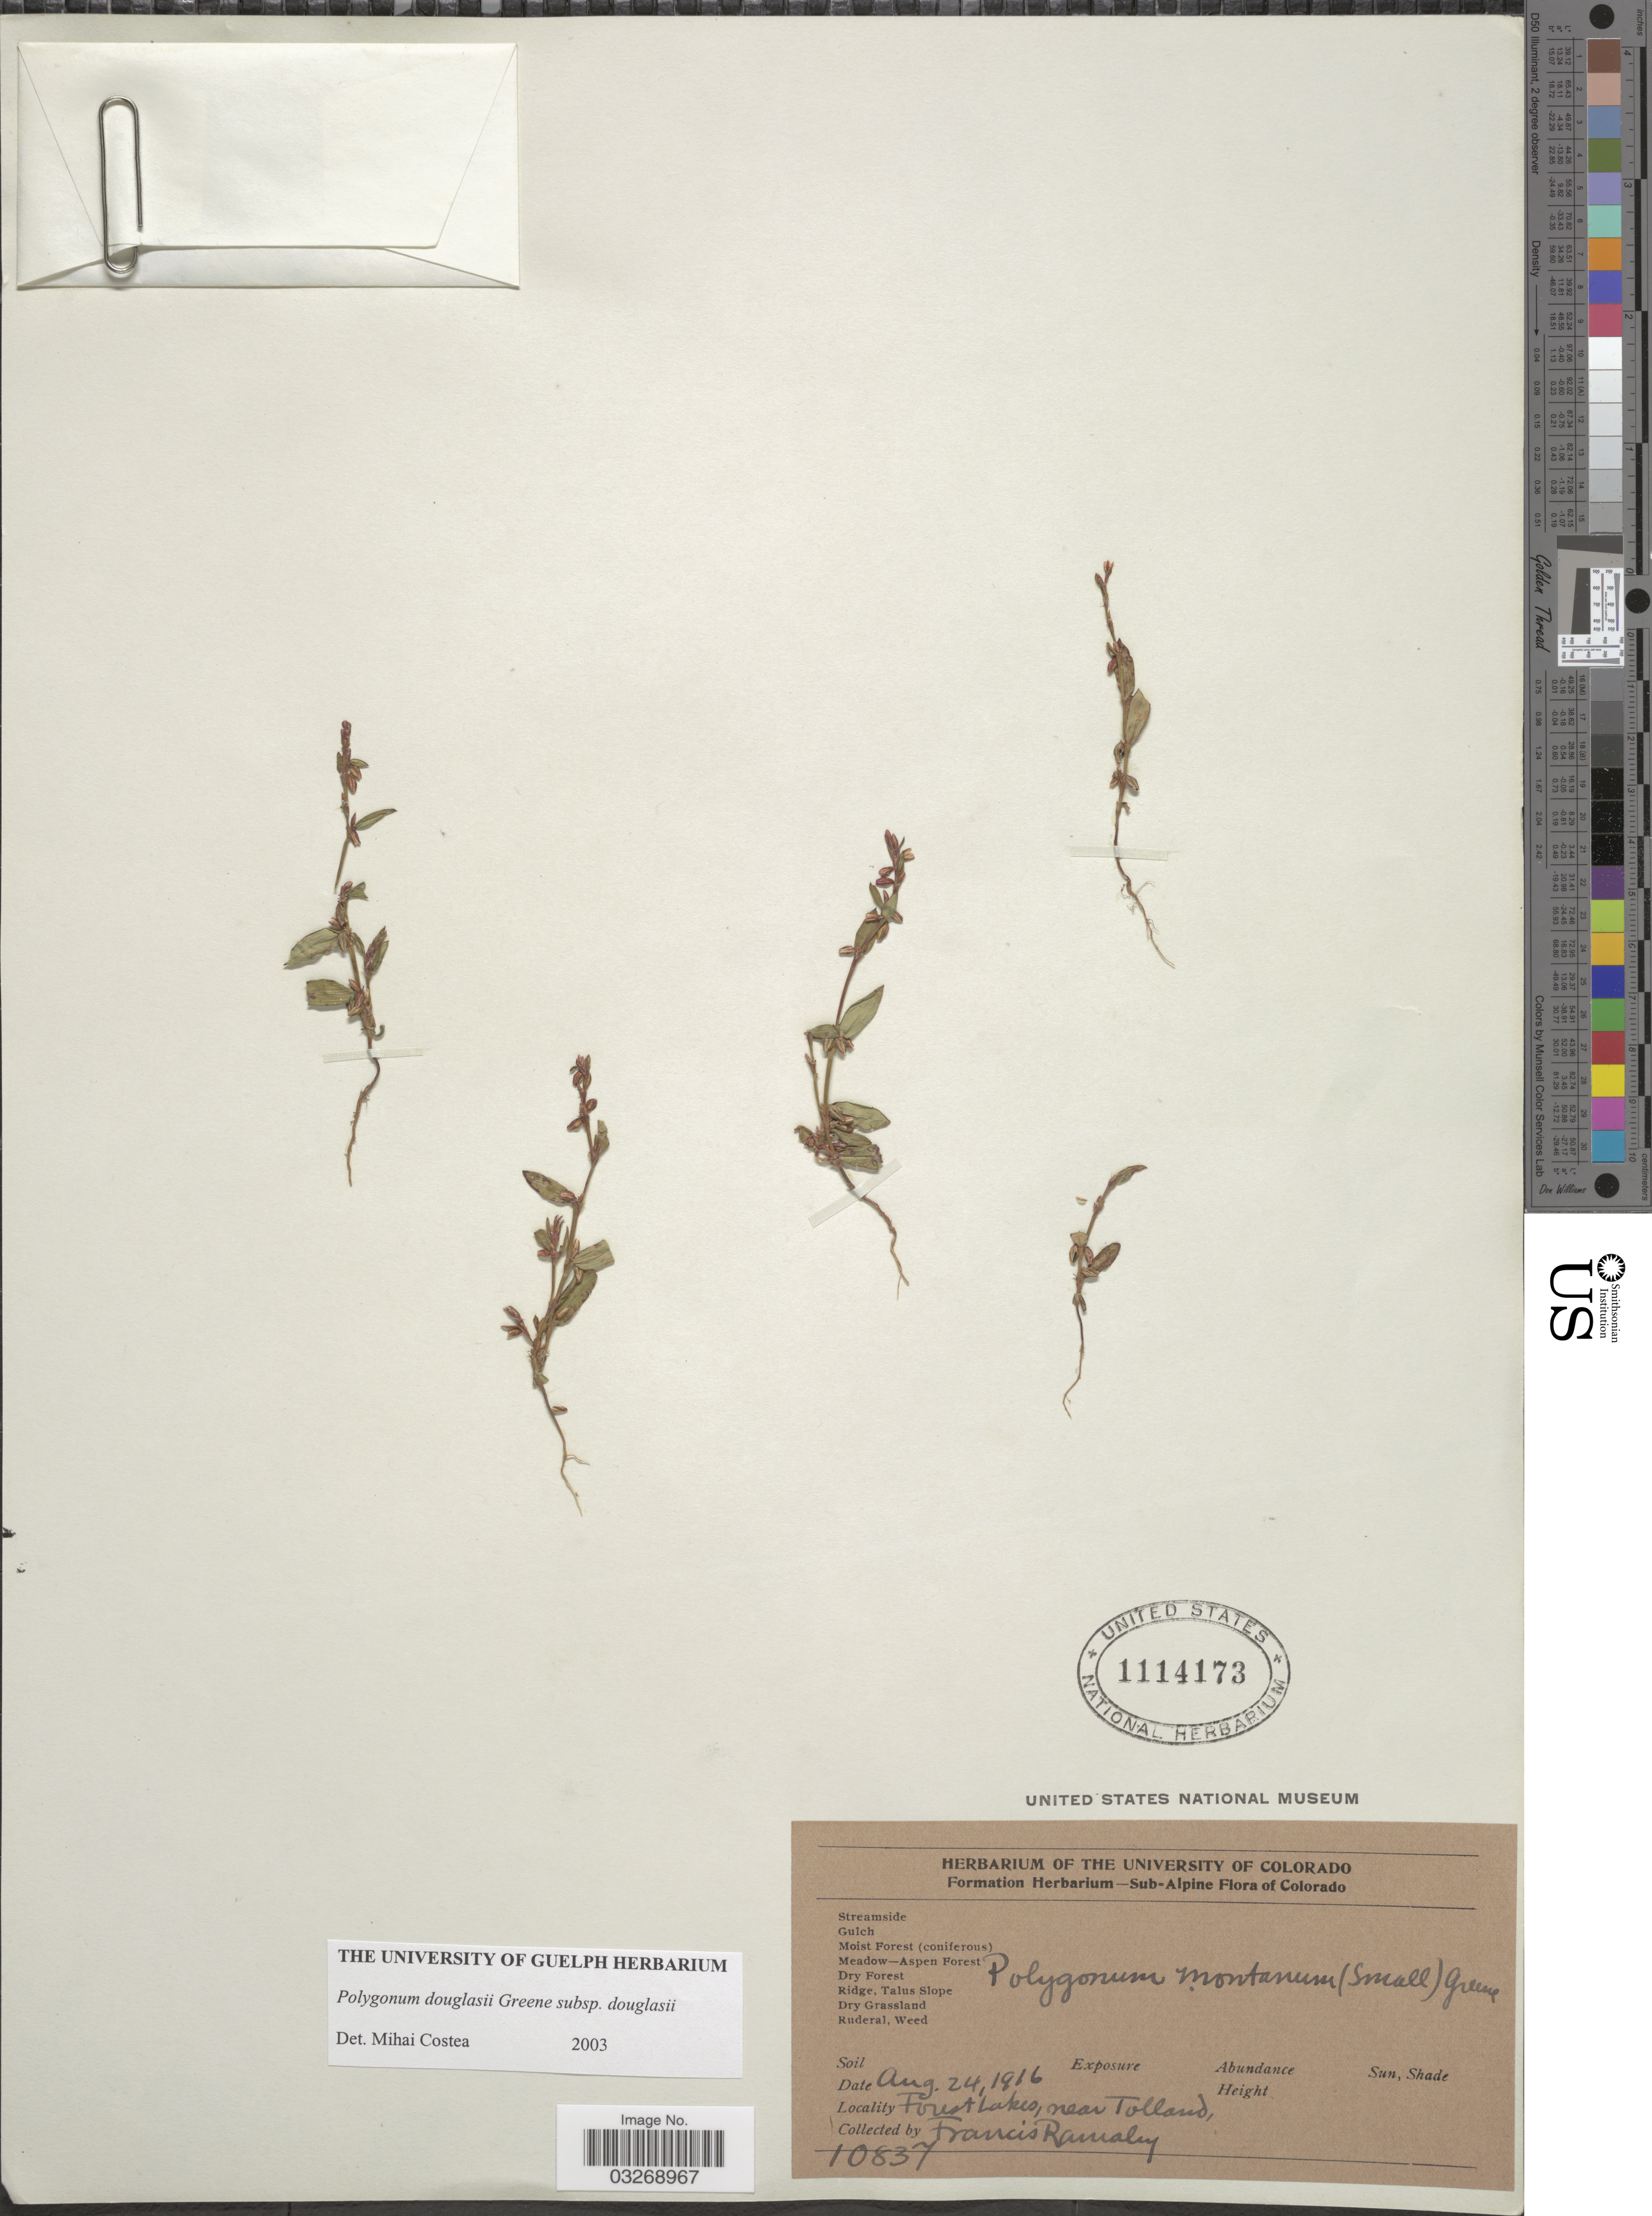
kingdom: Plantae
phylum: Tracheophyta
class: Magnoliopsida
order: Caryophyllales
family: Polygonaceae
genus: Polygonum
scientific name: Polygonum douglasii subsp. douglasii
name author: Greene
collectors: F. Ramaley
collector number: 10837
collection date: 1916-08-24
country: United States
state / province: Colorado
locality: Forest Lakes, near Tolland.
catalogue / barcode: US 1114173